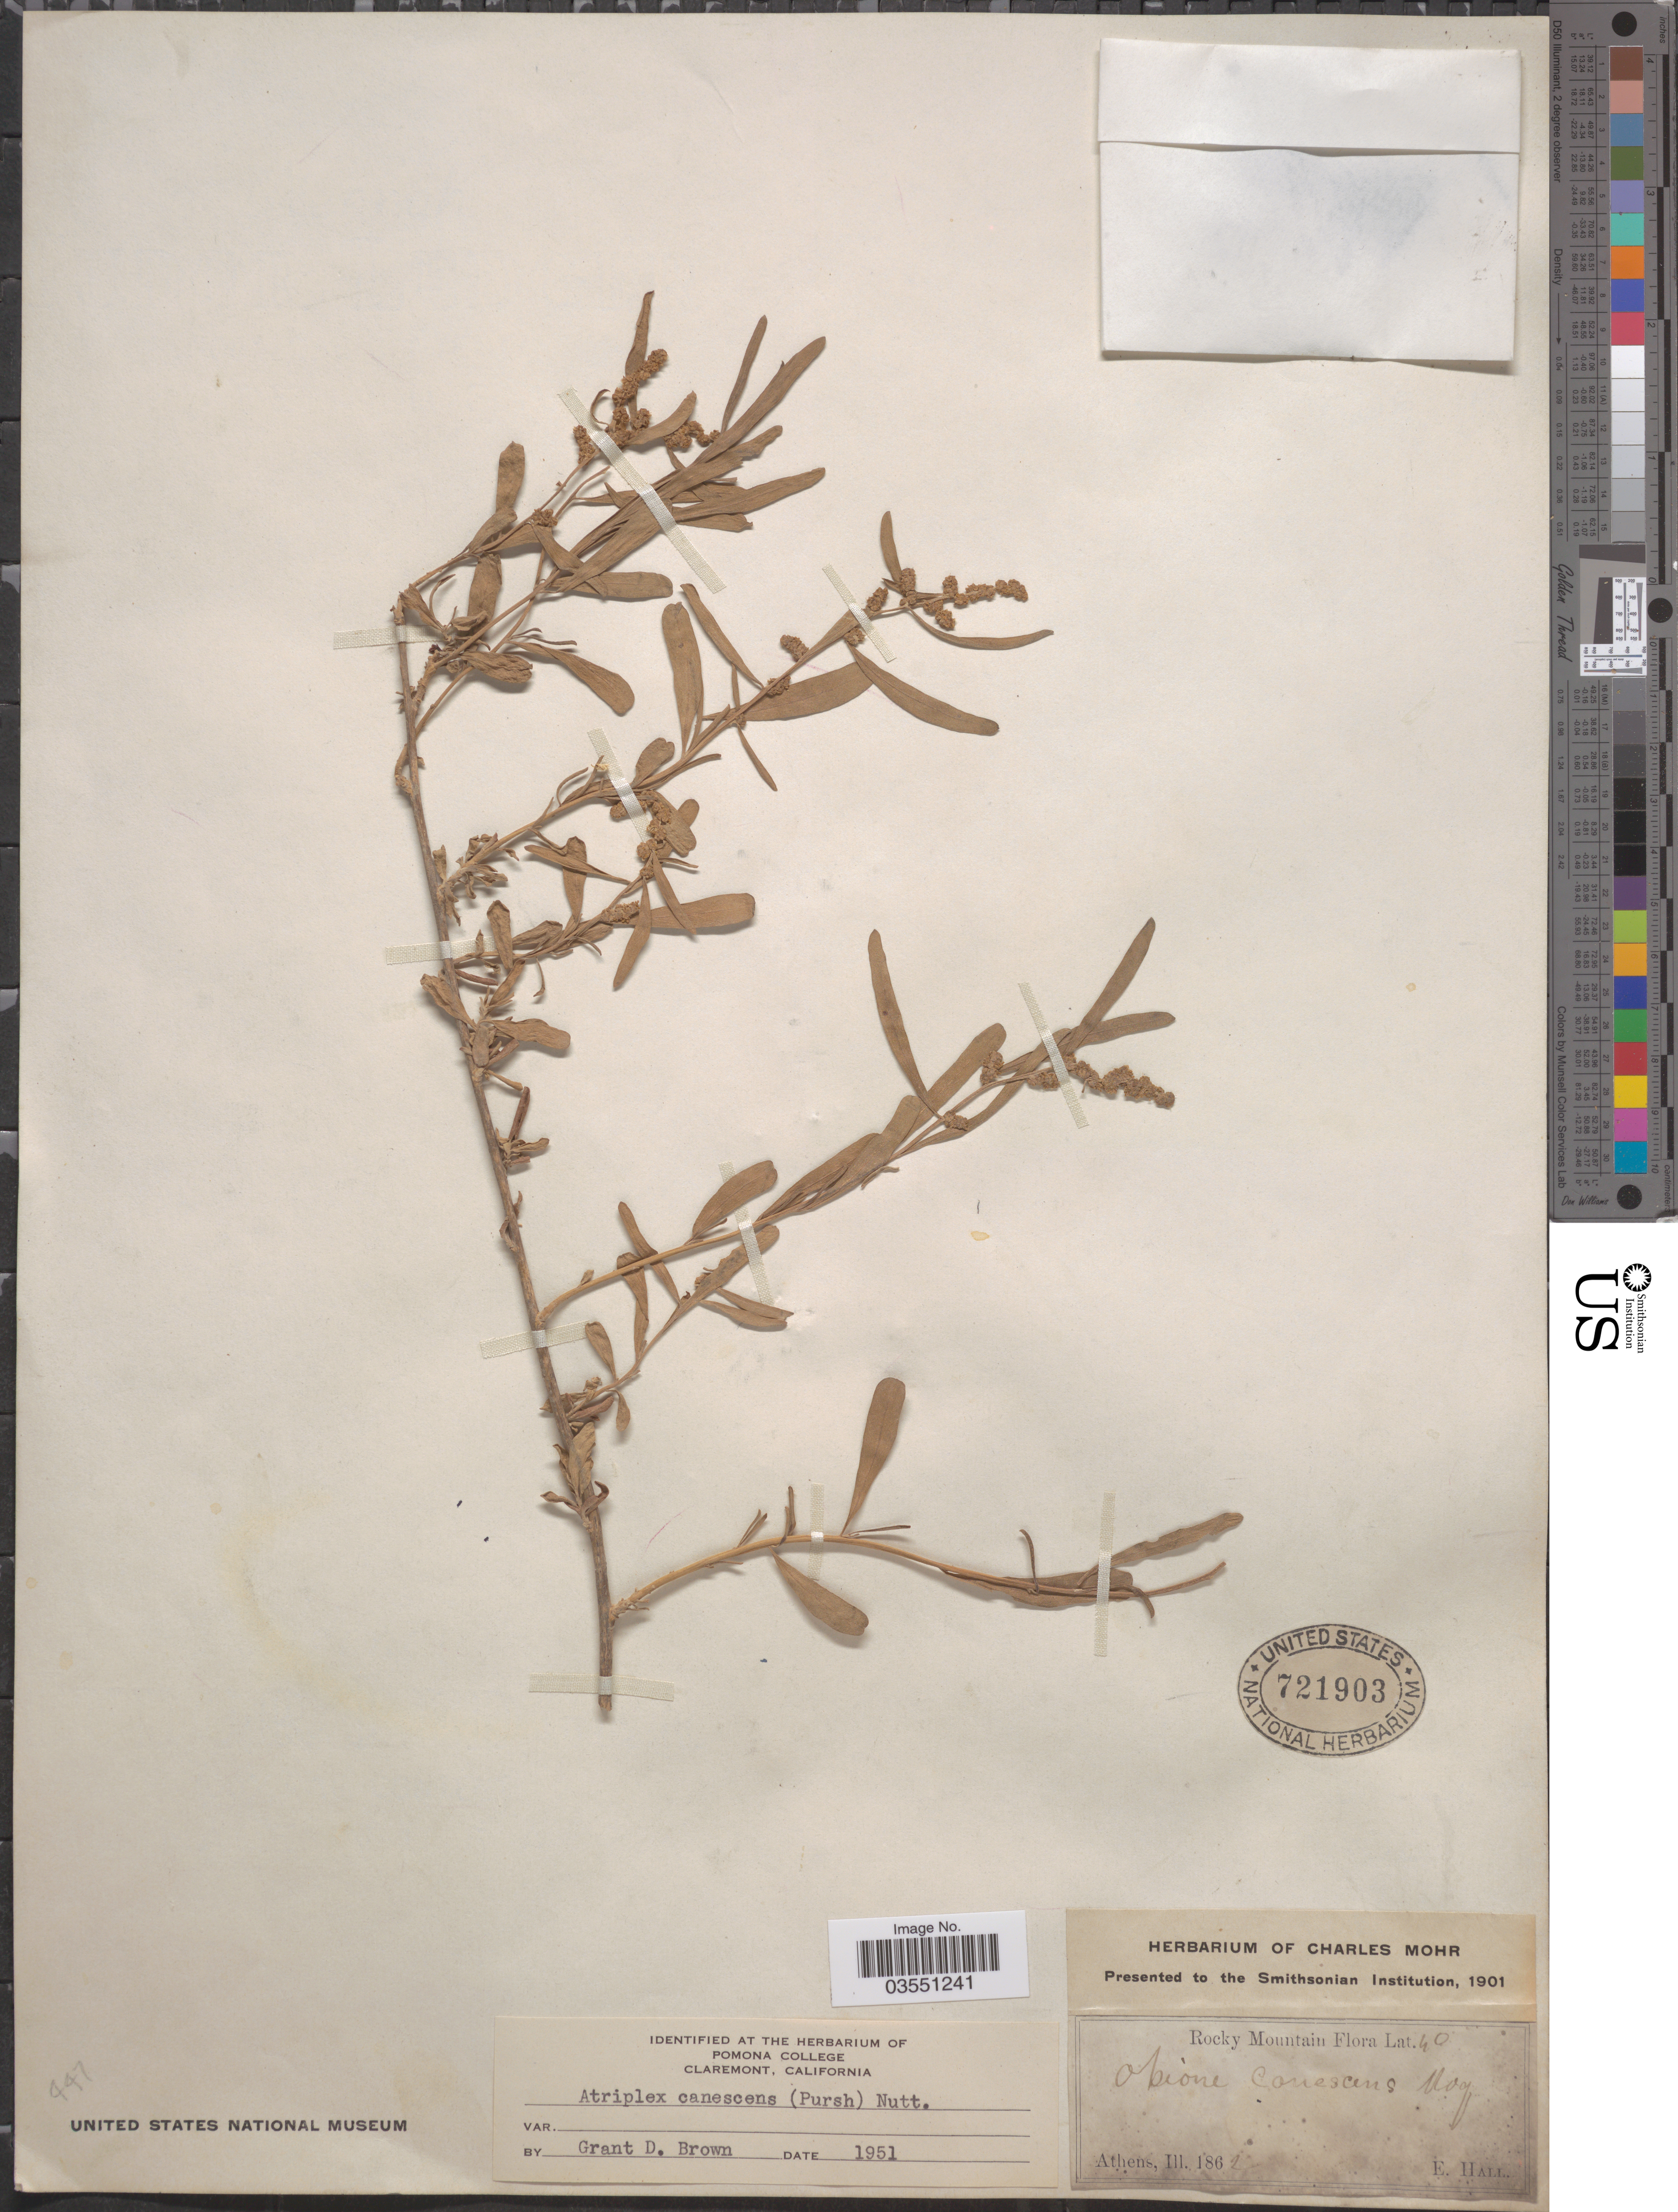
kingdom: Plantae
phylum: Tracheophyta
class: Magnoliopsida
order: Caryophyllales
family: Amaranthaceae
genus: Atriplex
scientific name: Atriplex canescens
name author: (Pursh) Nutt.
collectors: E. Hall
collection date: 1862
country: United States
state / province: Colorado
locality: Rocky Mountain. Athens. [Colorado Territory expedition; "Athens, Ill." on label refers to E. Hall's home base]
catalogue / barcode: US 721903